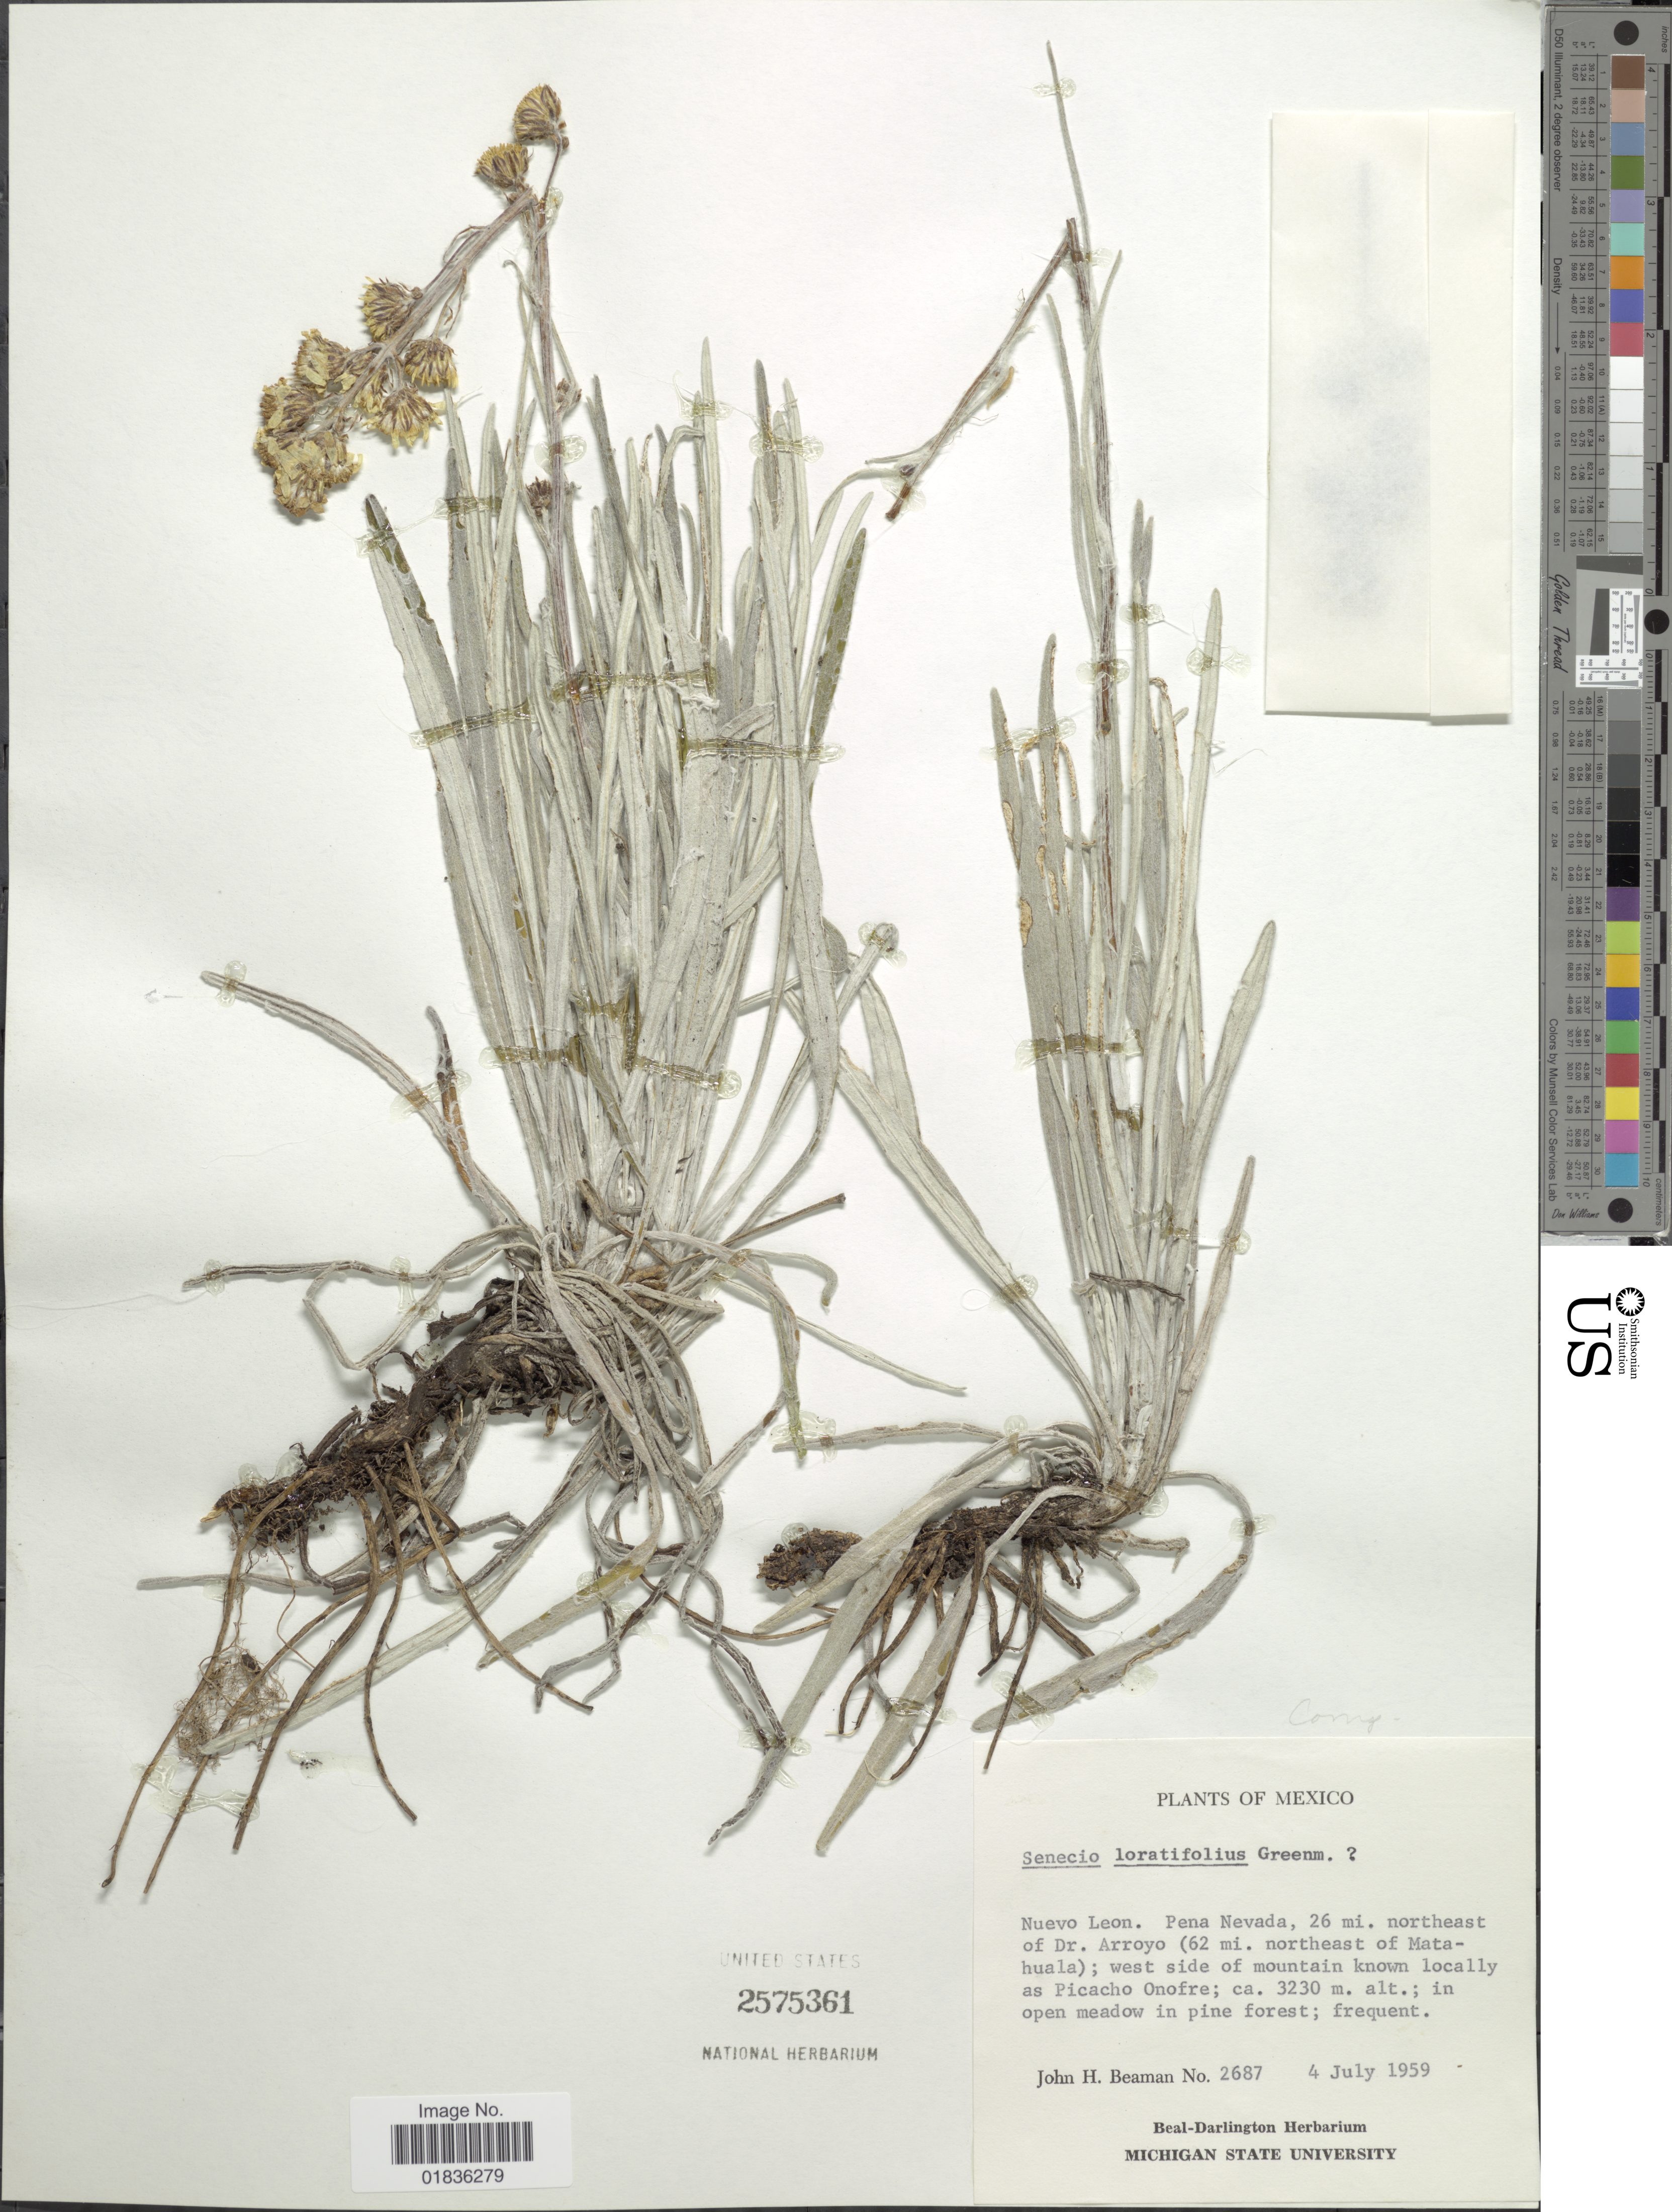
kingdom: Plantae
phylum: Tracheophyta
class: Magnoliopsida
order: Asterales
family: Asteraceae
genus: Senecio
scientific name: Senecio loratifolius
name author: Greenm.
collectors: J. H. Beaman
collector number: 2687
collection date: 1959-07-04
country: Mexico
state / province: Nuevo León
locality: Pena Nevada, 26 mi. northeast of Dr. Arroyo (62 mi. northeast of Matahuala); west side of mountain known locally as Picacho Onofre.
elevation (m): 3230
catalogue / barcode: US 2575361